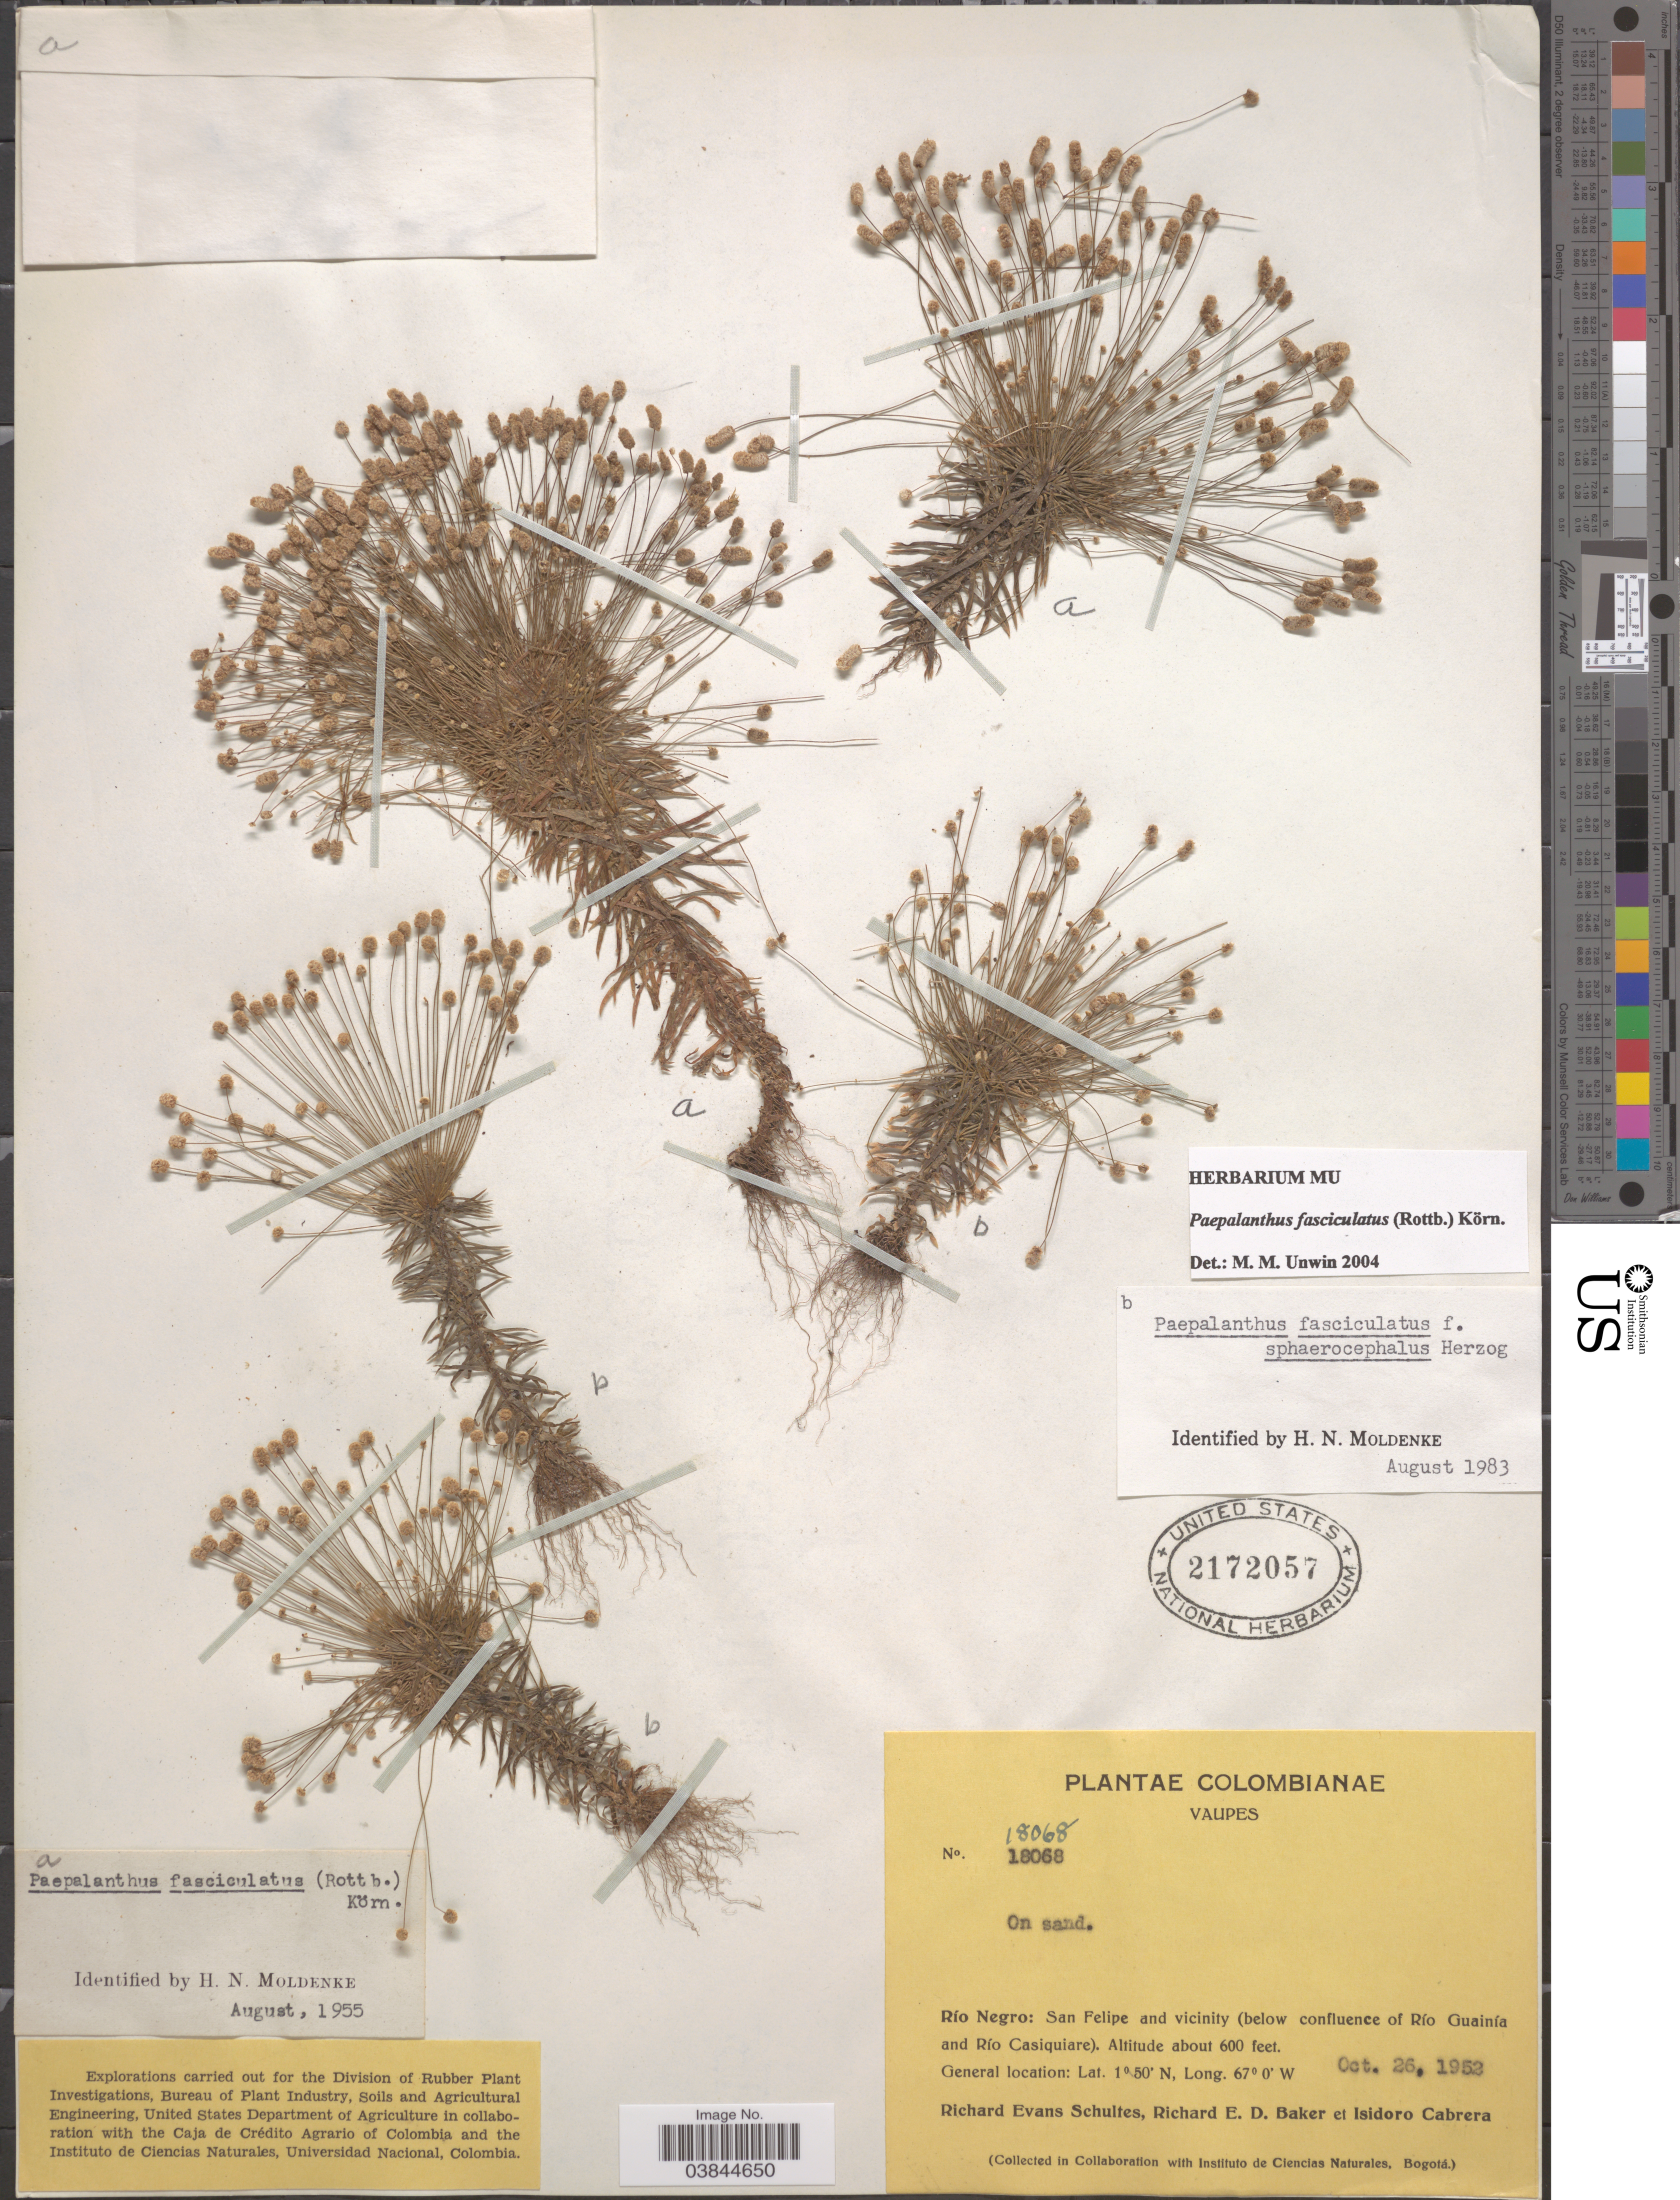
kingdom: Plantae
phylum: Tracheophyta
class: Liliopsida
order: Poales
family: Eriocaulaceae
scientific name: Giuliettia fasciculata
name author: (Rottb.) Andrino & Sano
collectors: R. E. Schultes, R. E. D. Baker & I. Cabrera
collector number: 18068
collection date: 1952-10-26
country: Colombia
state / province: Vaupés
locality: Río Negro: San Felipe and vicinity (below confluence of Río Guainía and Río Casiquiare).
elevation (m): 183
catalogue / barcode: US 2172057